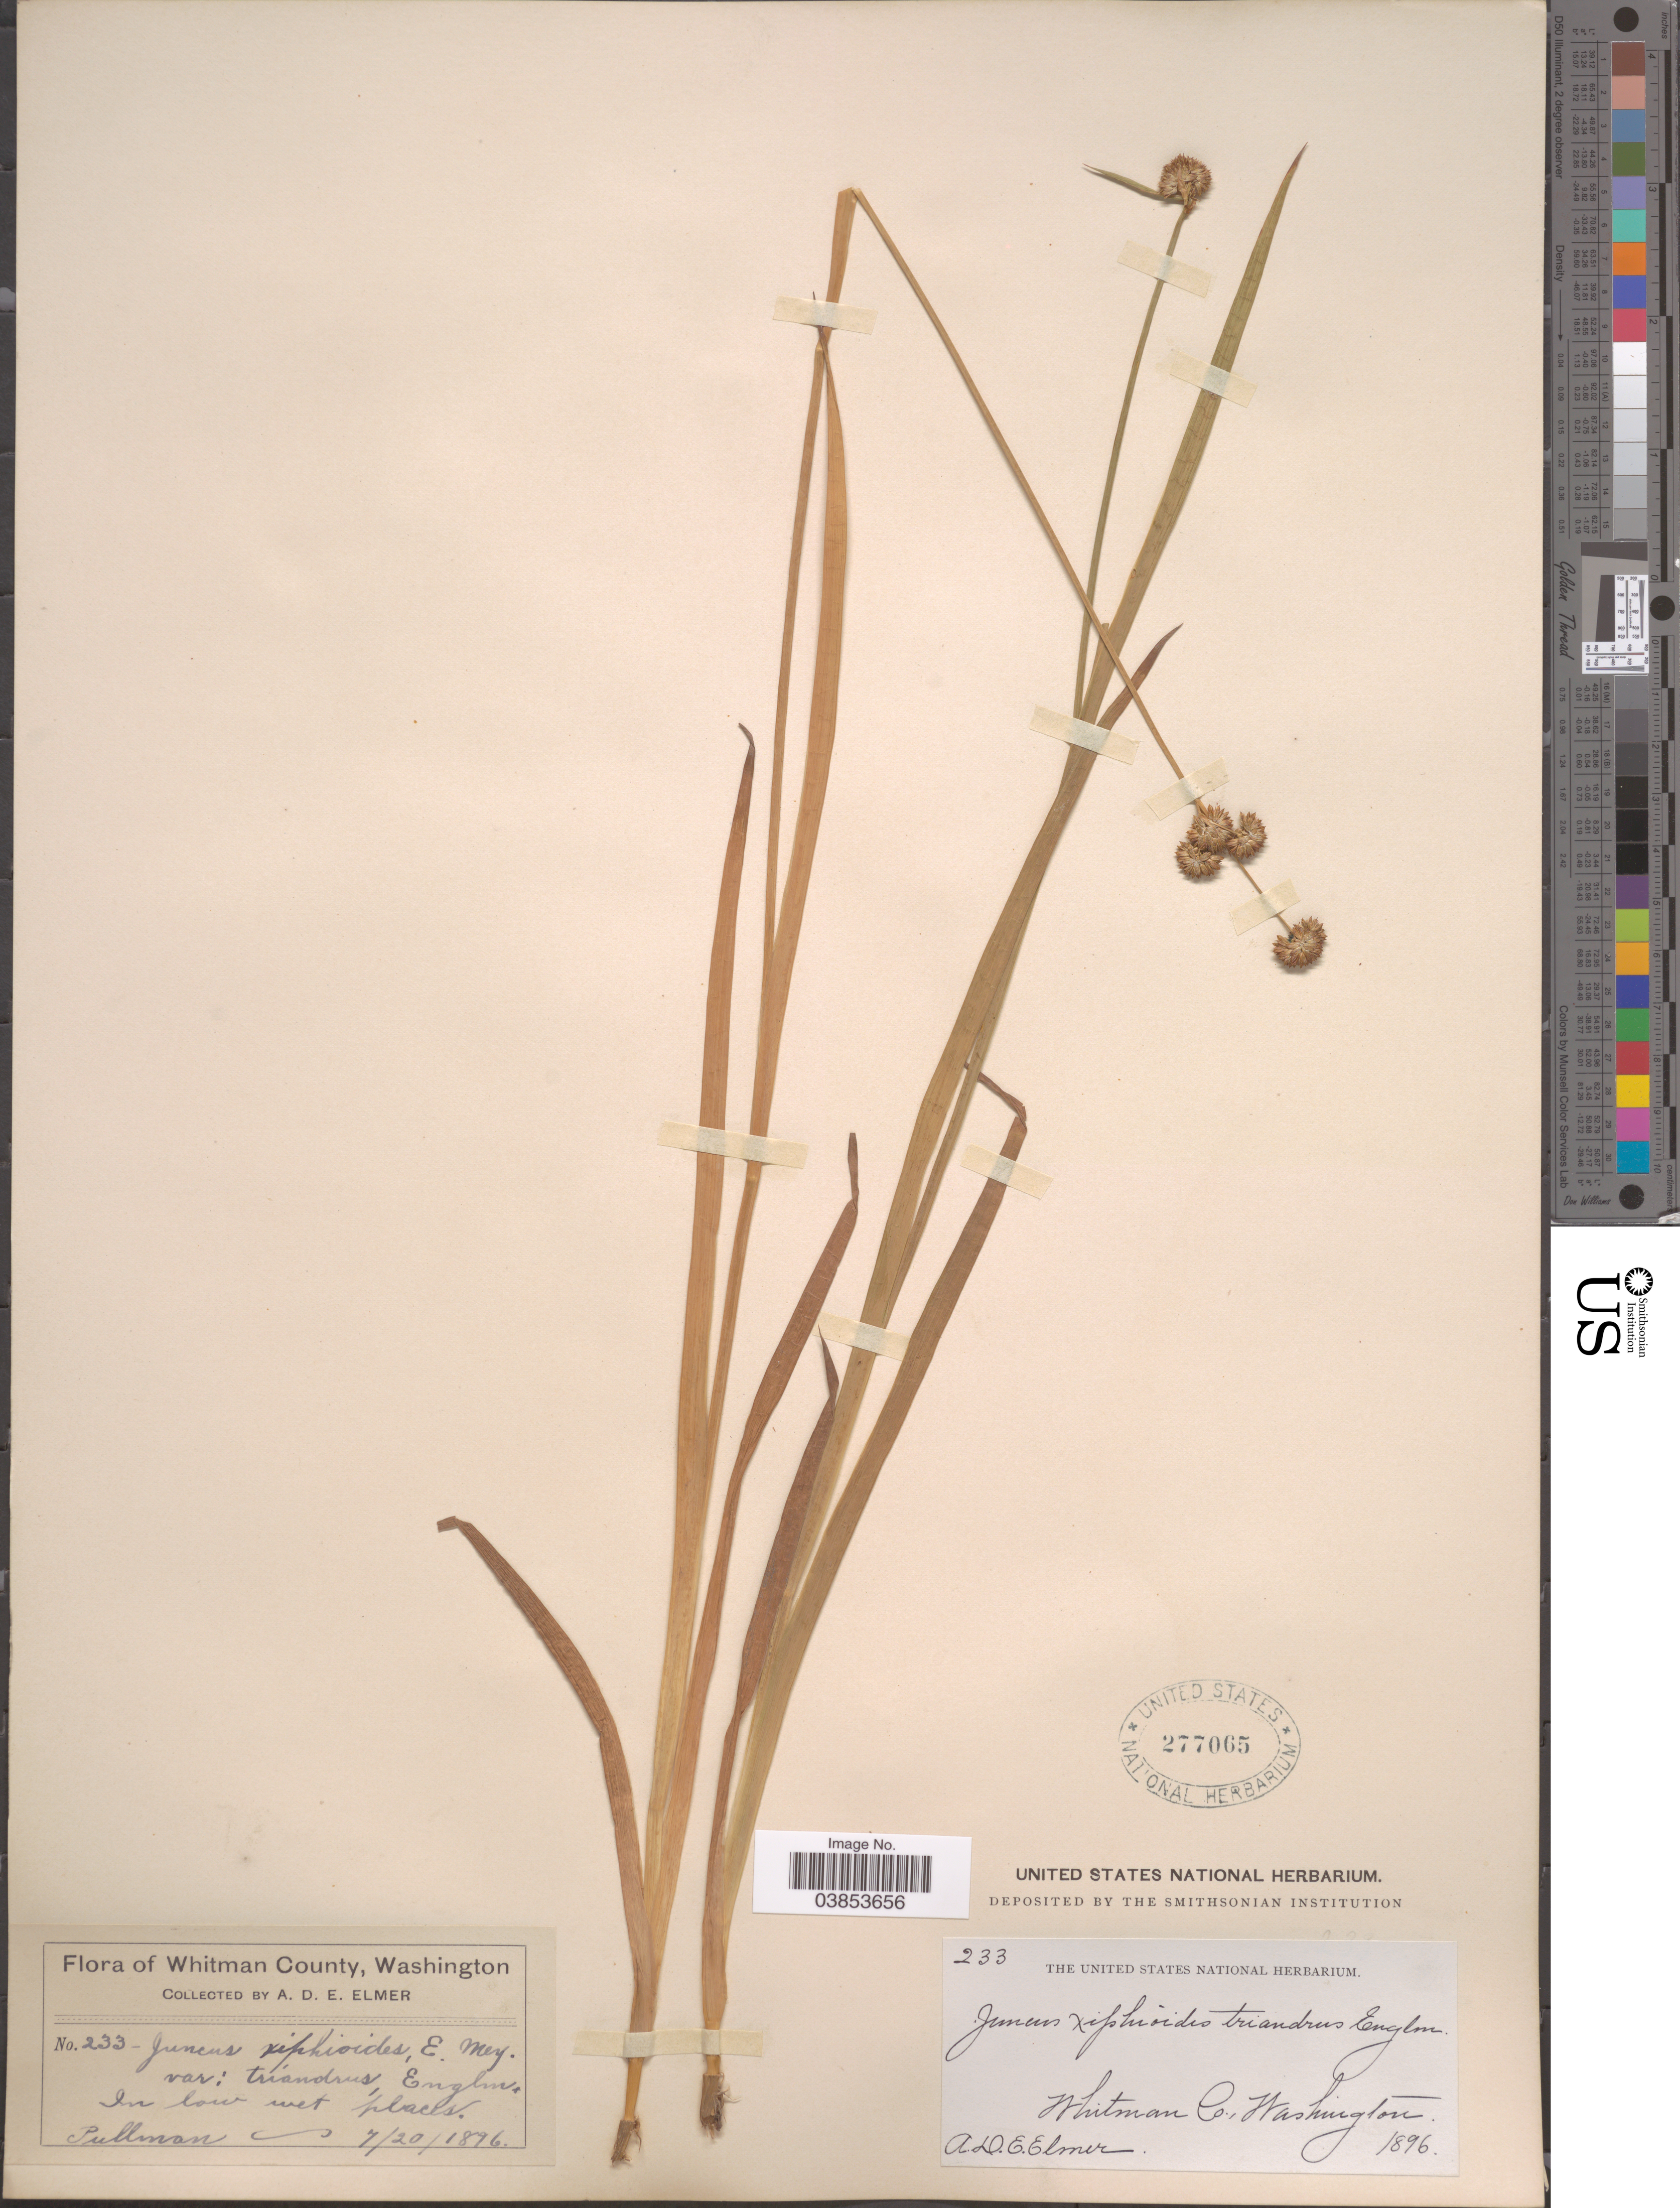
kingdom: Plantae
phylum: Tracheophyta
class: Liliopsida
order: Poales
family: Juncaceae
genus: Juncus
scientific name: Juncus ensifolius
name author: Wikstr.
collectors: A. D. E. Elmer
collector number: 233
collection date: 1896-07-20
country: United States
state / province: Washington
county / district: Whitman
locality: Whitman County. Pullman.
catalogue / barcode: US 277065